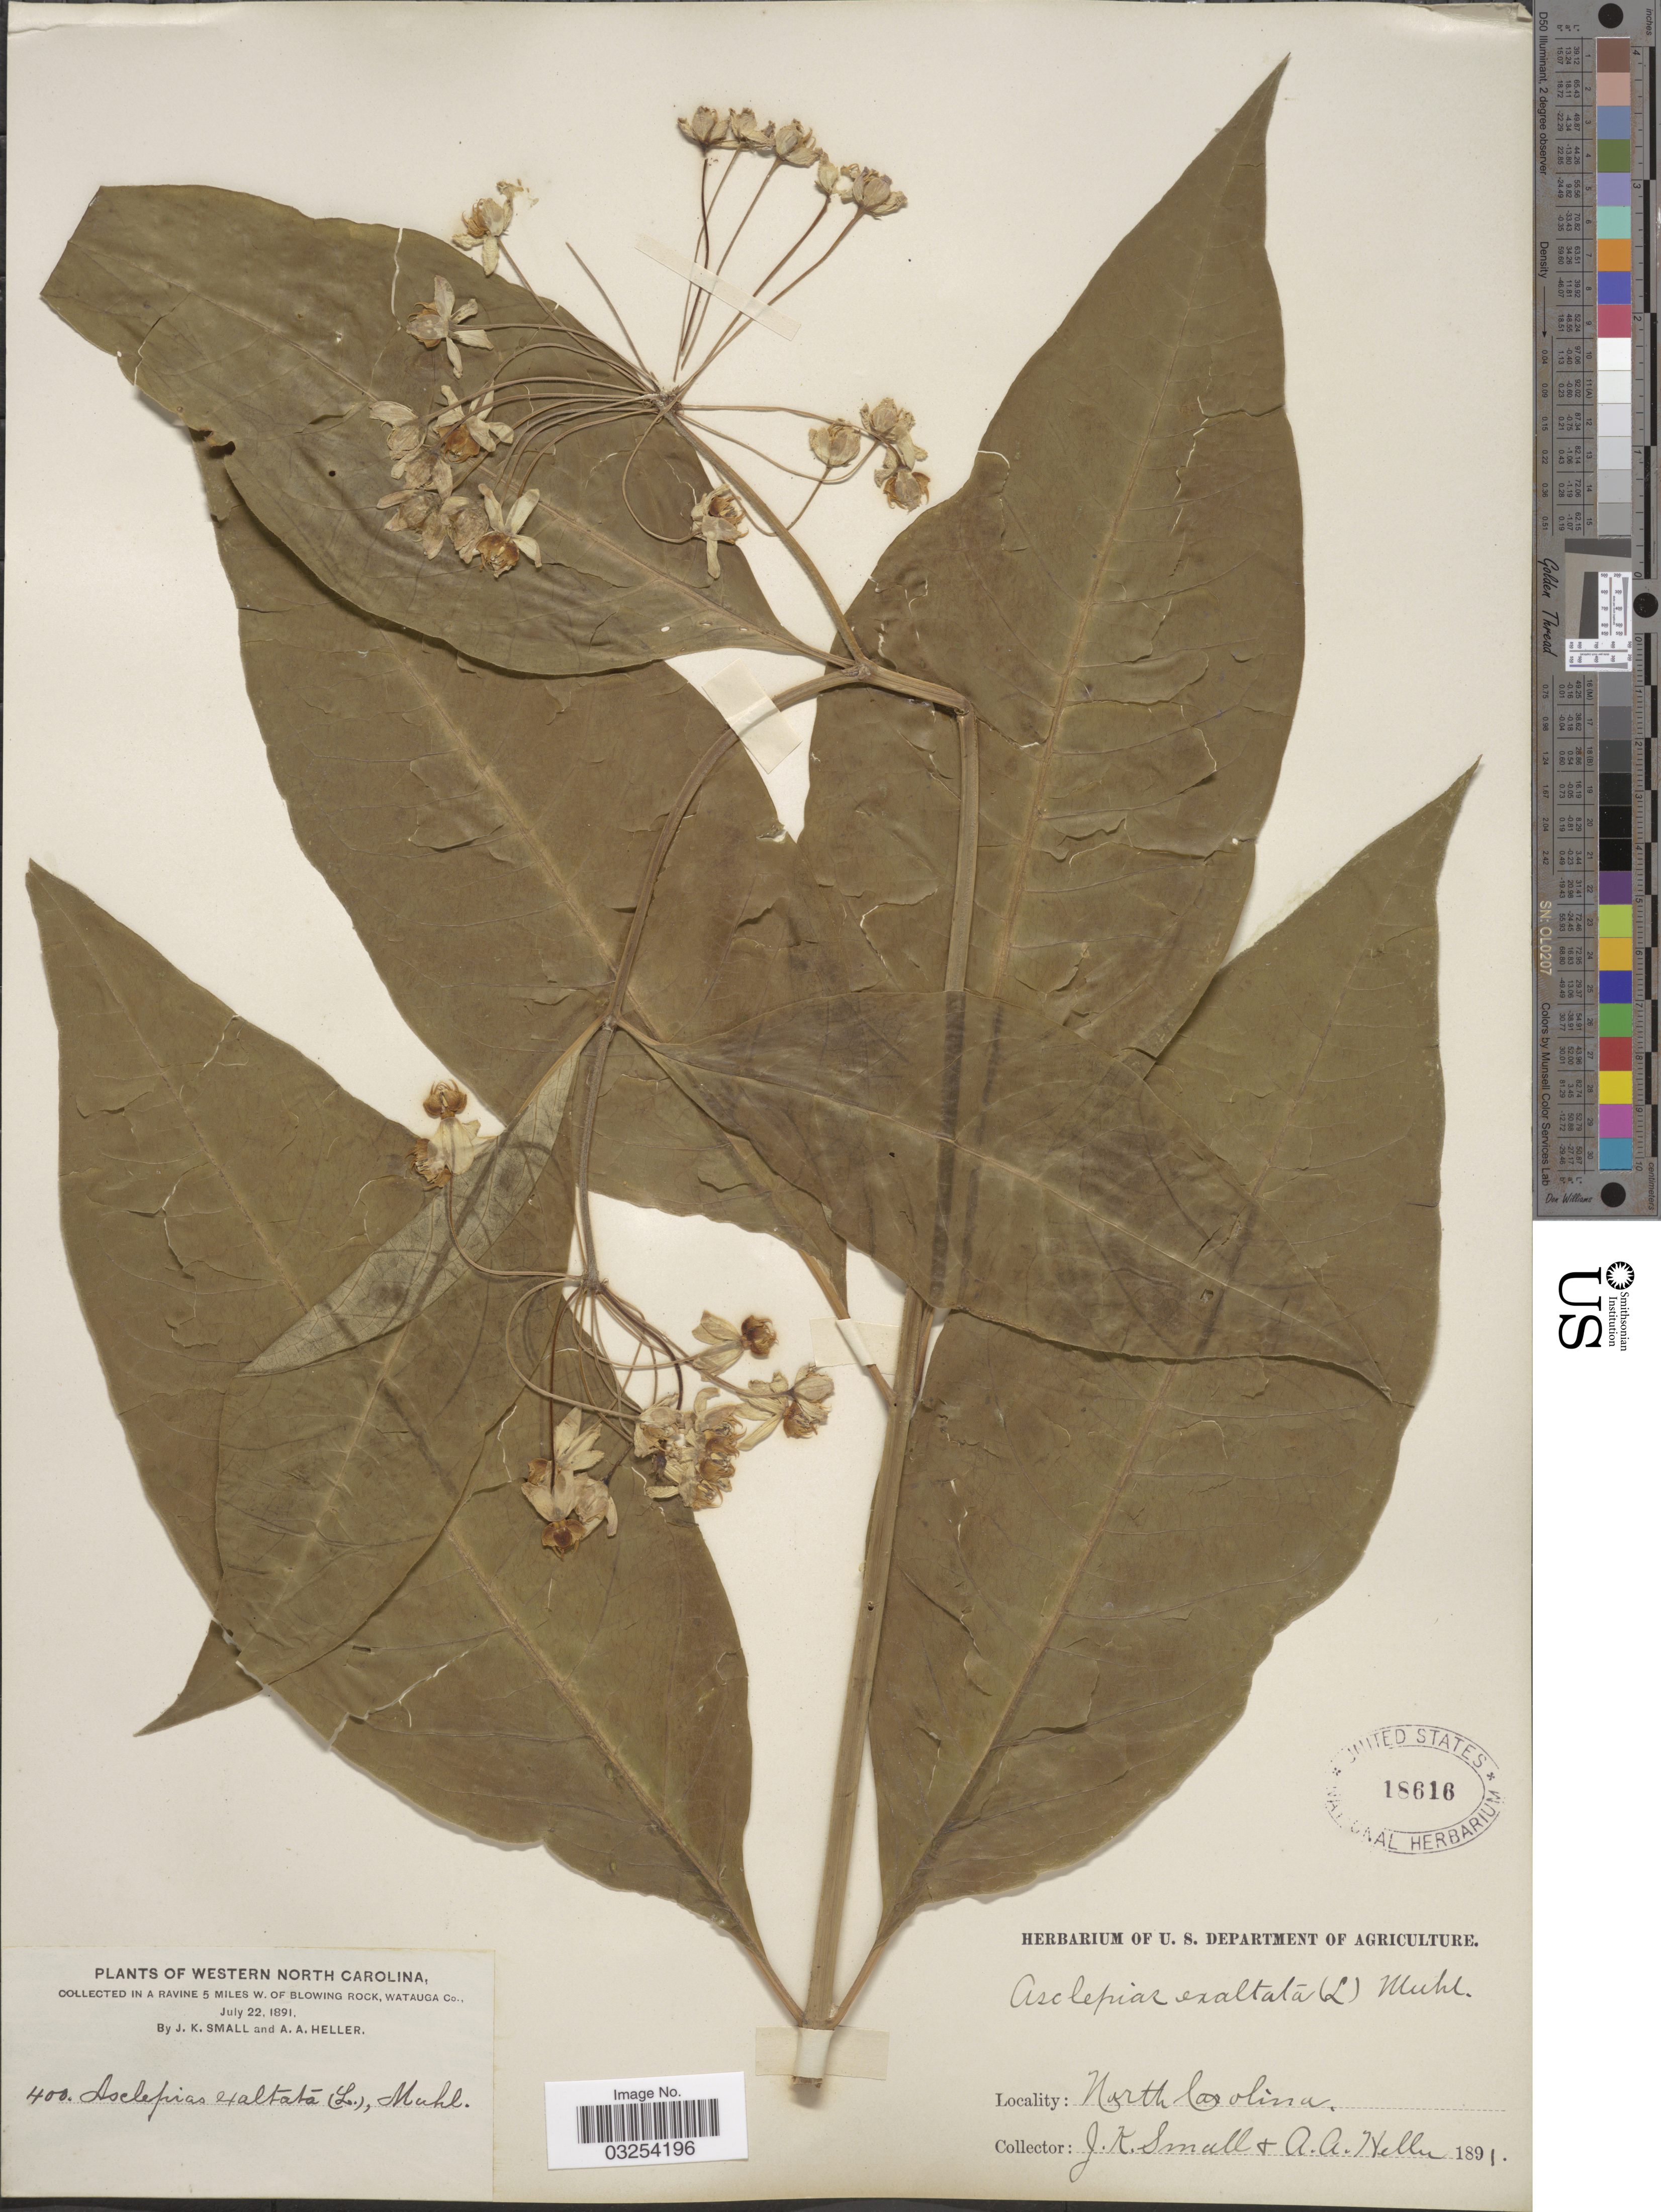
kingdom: Plantae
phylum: Tracheophyta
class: Magnoliopsida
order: Gentianales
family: Apocynaceae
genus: Asclepias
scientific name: Asclepias exaltata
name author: Muhl.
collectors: J. K. Small & A. A. Heller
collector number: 400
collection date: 1891-06-22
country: United States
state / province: North Carolina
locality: Western North Carolina. In a ravine 5 miles w. of Blowing Rock, Watauga Co.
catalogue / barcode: US 18616